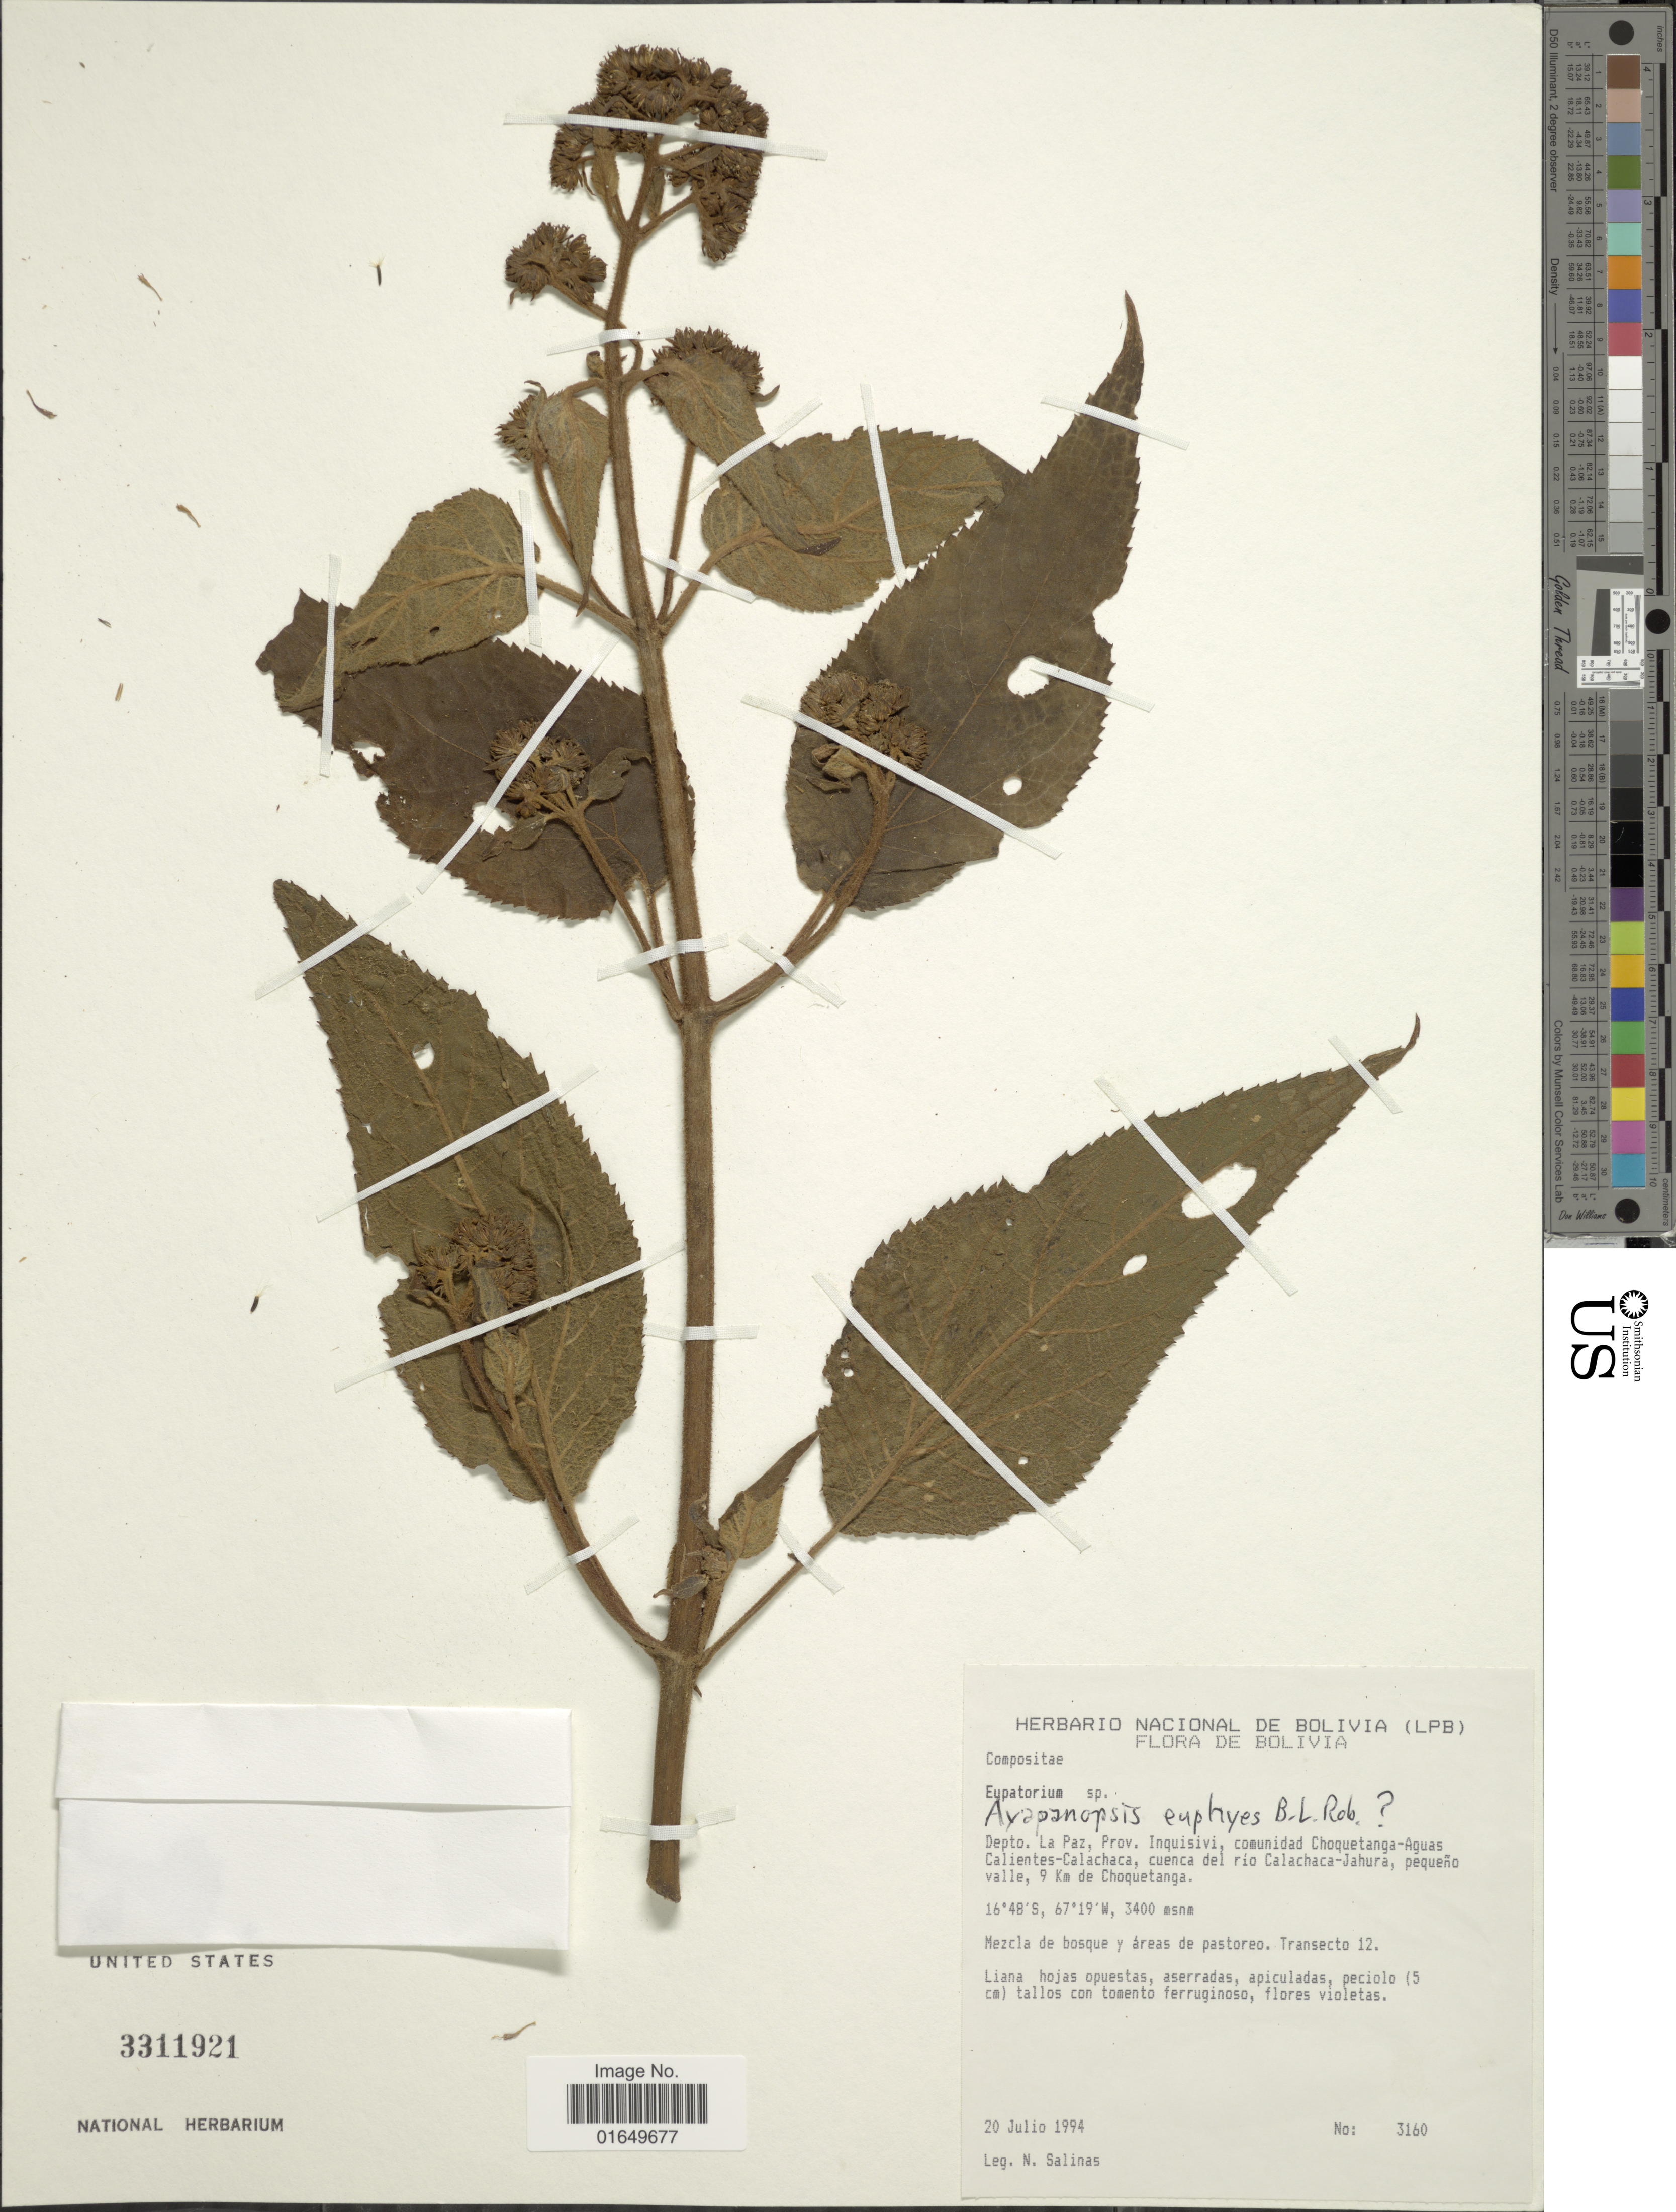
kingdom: Plantae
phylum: Tracheophyta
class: Magnoliopsida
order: Asterales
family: Asteraceae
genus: Ayapanopsis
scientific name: Ayapanopsis euphyes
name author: (B.L. Rob.) R.M. King & H. Rob.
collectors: N. Salinas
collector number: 3160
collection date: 1994-07-20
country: Bolivia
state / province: La Paz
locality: Prov. Inquisivi, comunidad Choquetanga-Aguas Calientes-Calachaca, cuenca del río Calchaca-Jahura, pequeño valle, 9 km de Choquetanga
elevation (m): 3400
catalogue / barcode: US 3311921